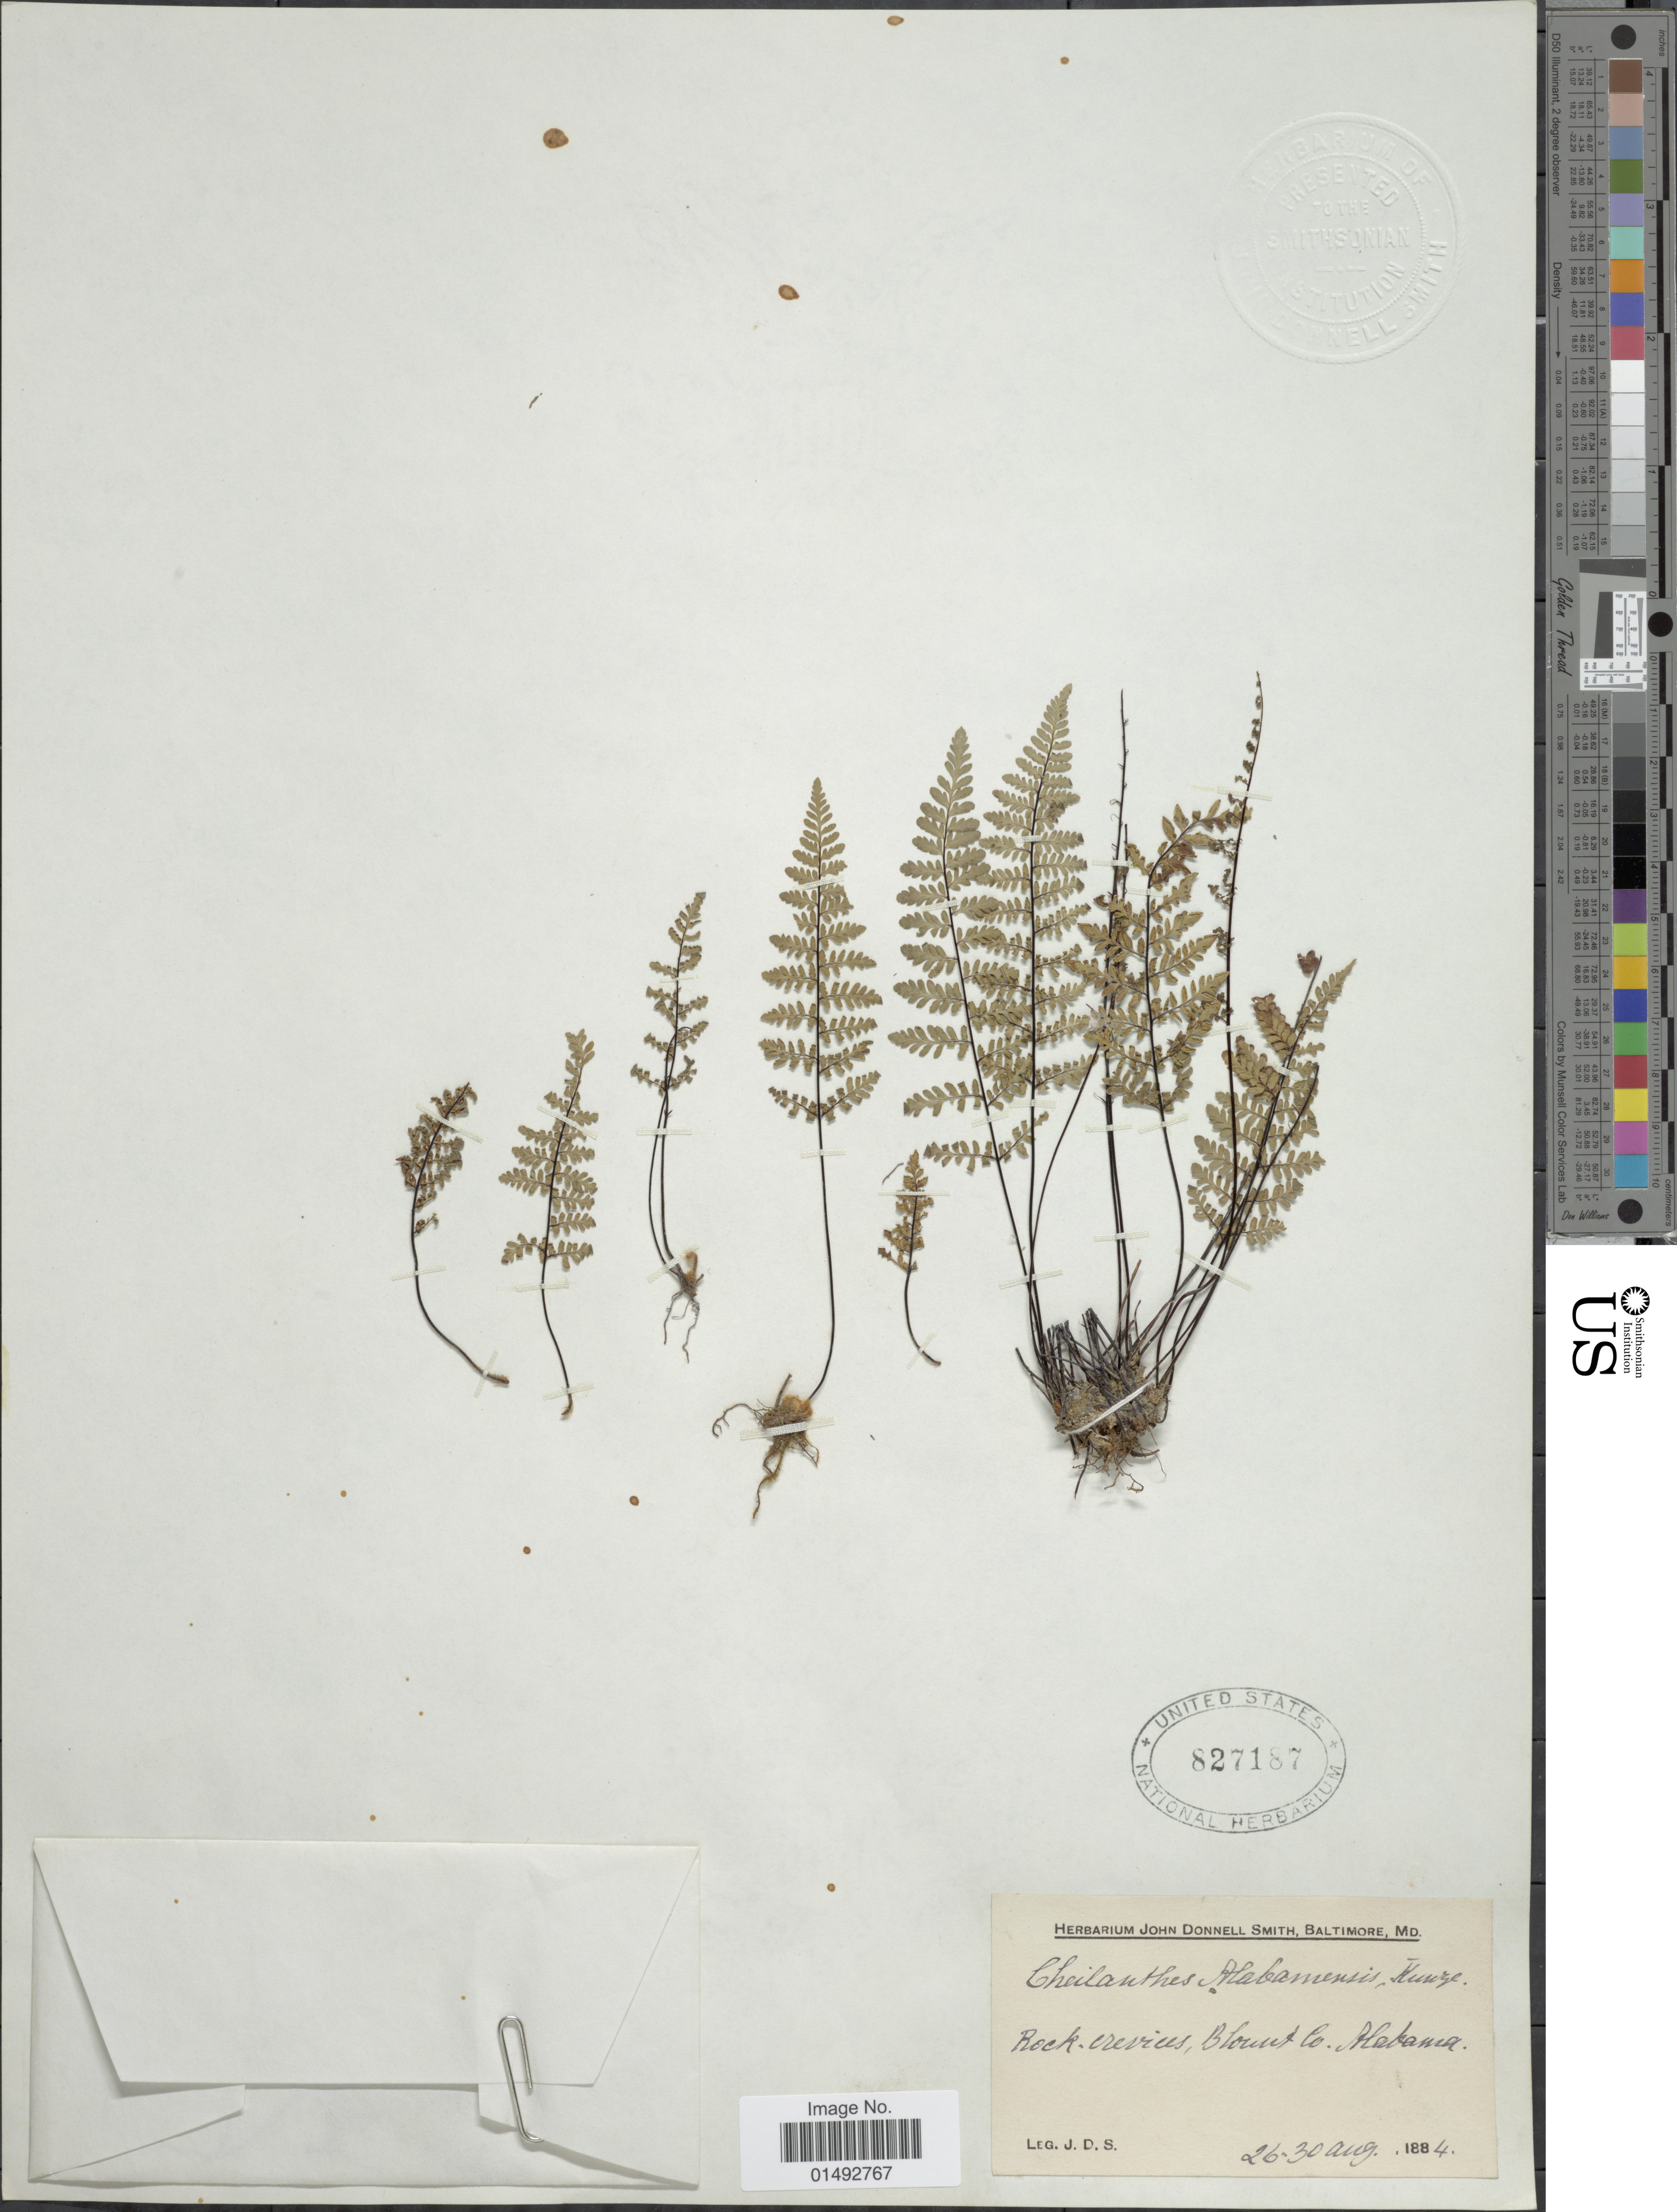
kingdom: Plantae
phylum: Tracheophyta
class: Polypodiopsida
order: Polypodiales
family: Pteridaceae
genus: Myriopteris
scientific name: Myriopteris alabamensis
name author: (Buckley) Grusz & Windham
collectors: J. Donnell Smith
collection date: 1884-08-26/1884-08-30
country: United States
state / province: Alabama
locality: Rock-crevices, Blount Co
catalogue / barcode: US 827187